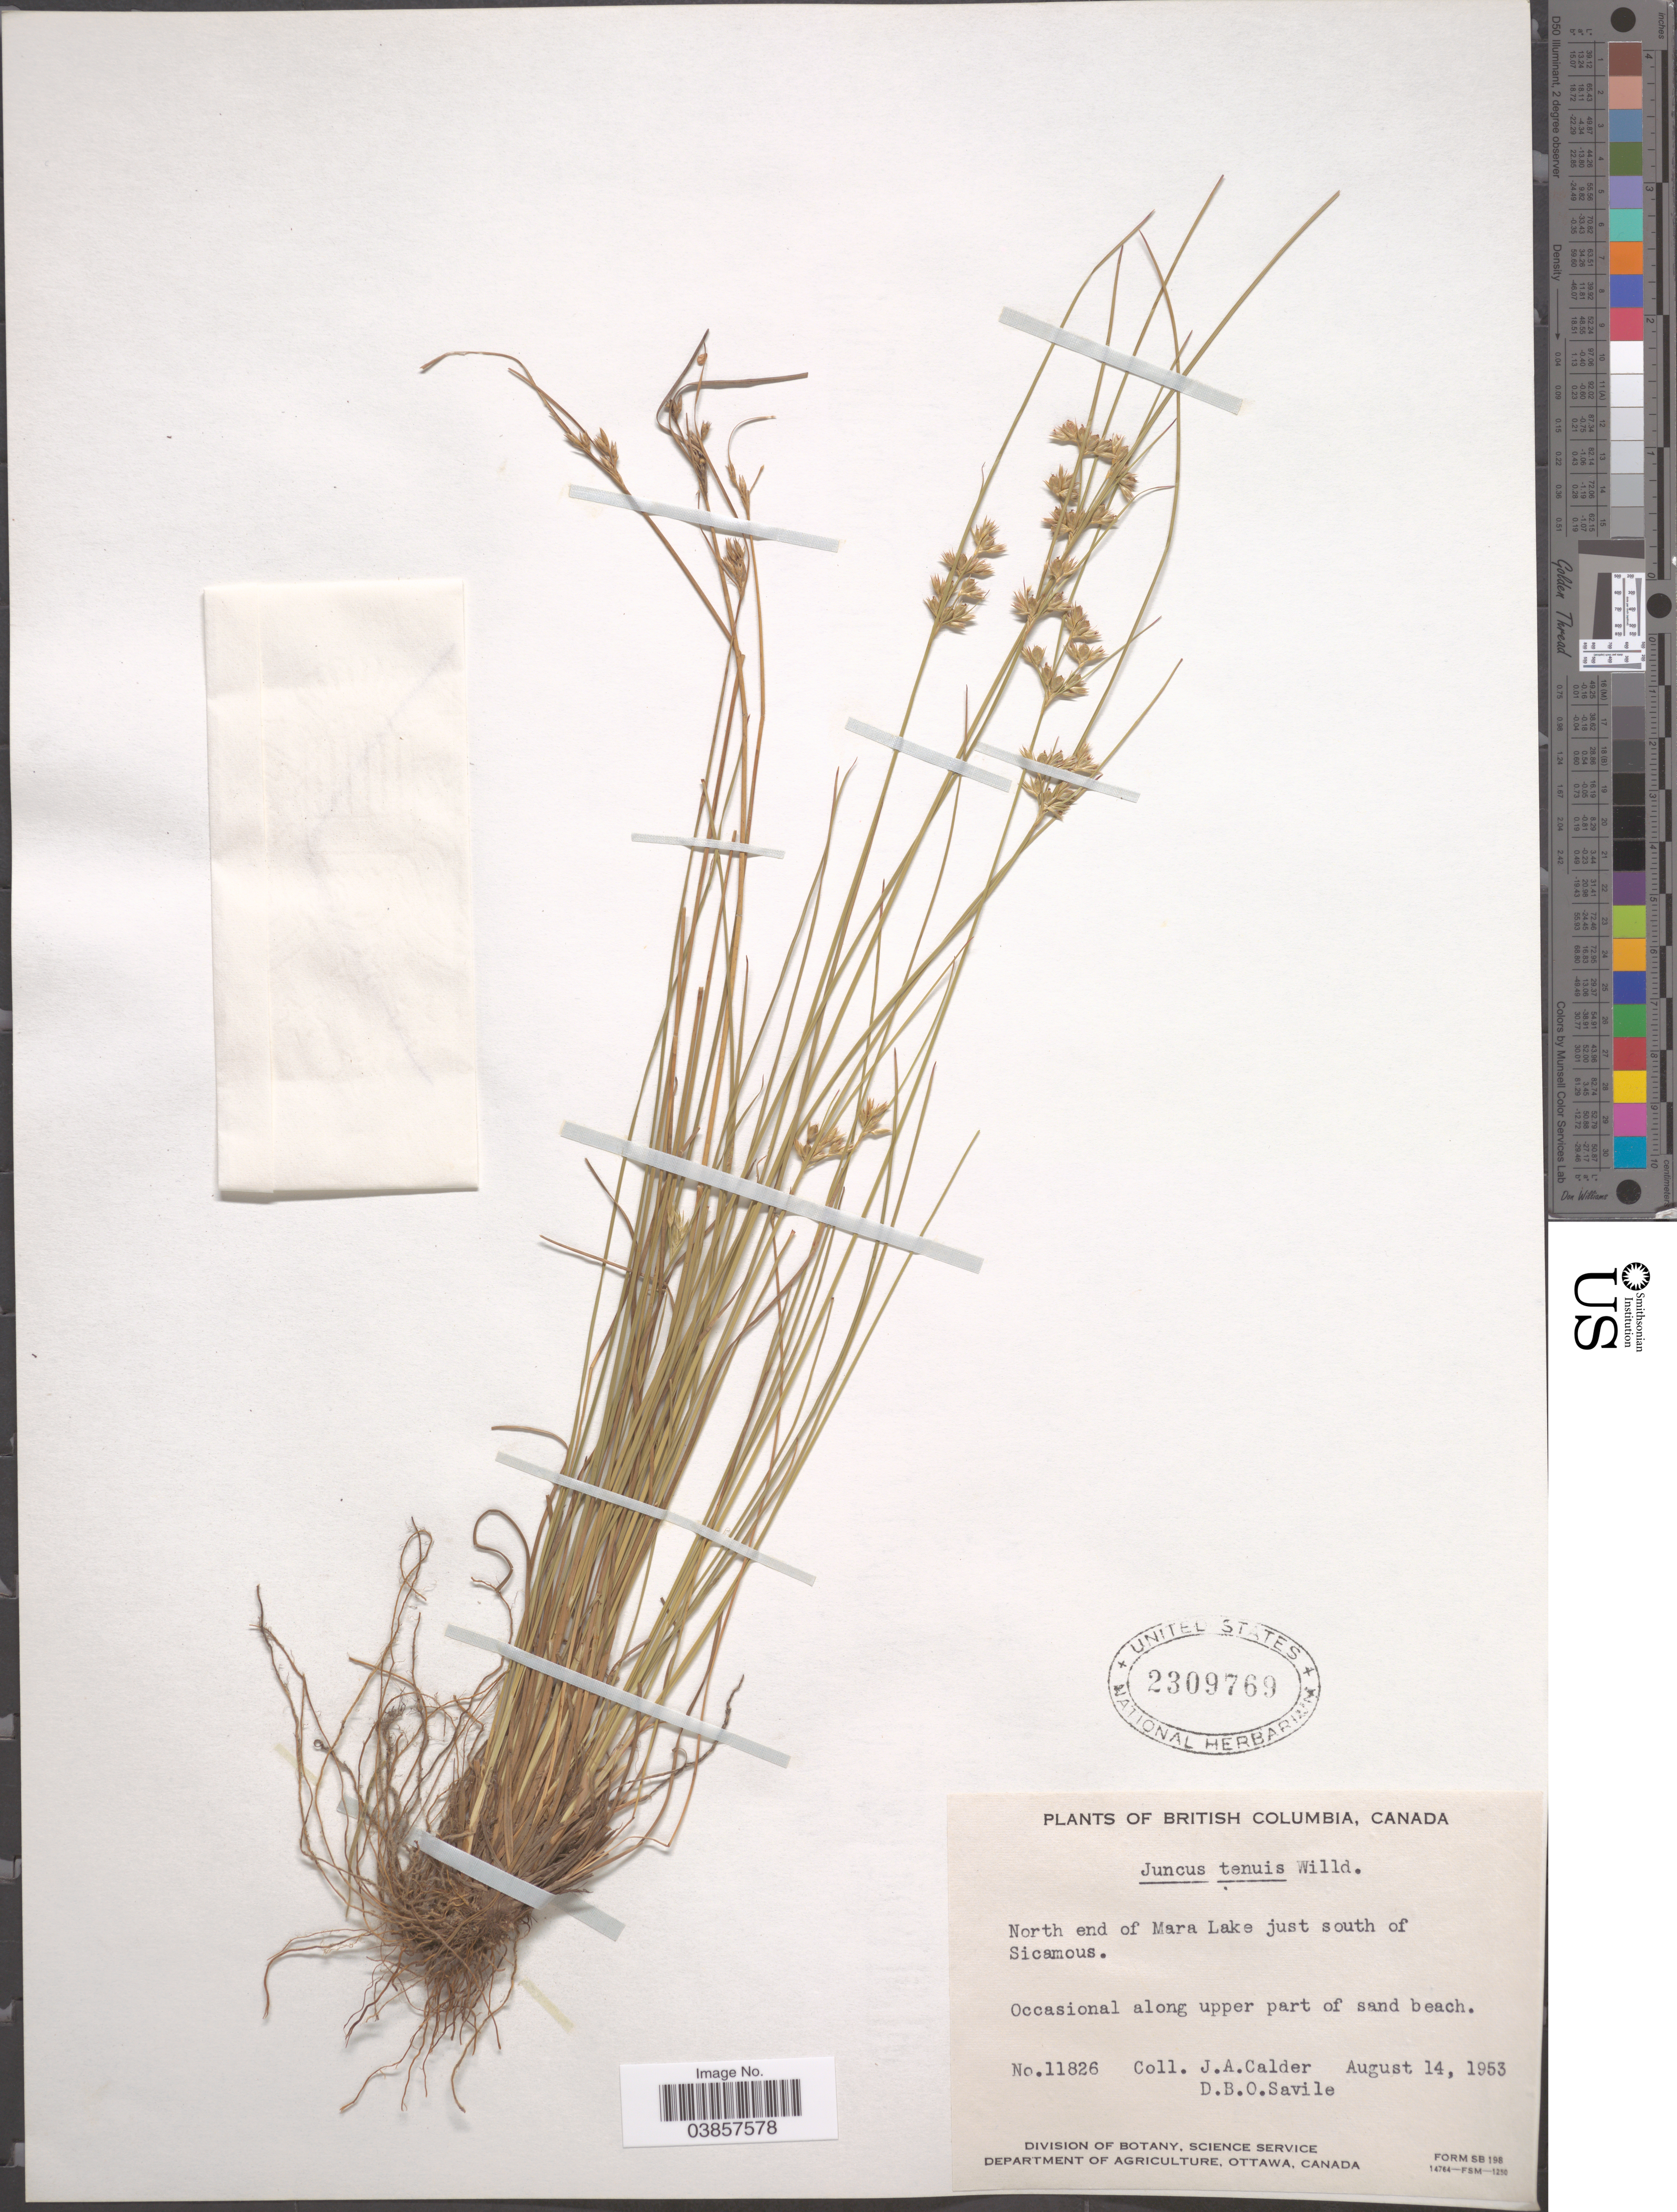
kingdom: Plantae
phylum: Tracheophyta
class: Liliopsida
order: Poales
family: Juncaceae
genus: Juncus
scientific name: Juncus tenuis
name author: Willd.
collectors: J. A. Calder & D. Savile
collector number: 11826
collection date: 1953-08-14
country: Canada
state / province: British Columbia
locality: North end of Mara Lake just south of Sicamous. Occasional along upper part of sand beach.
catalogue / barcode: US 2309769